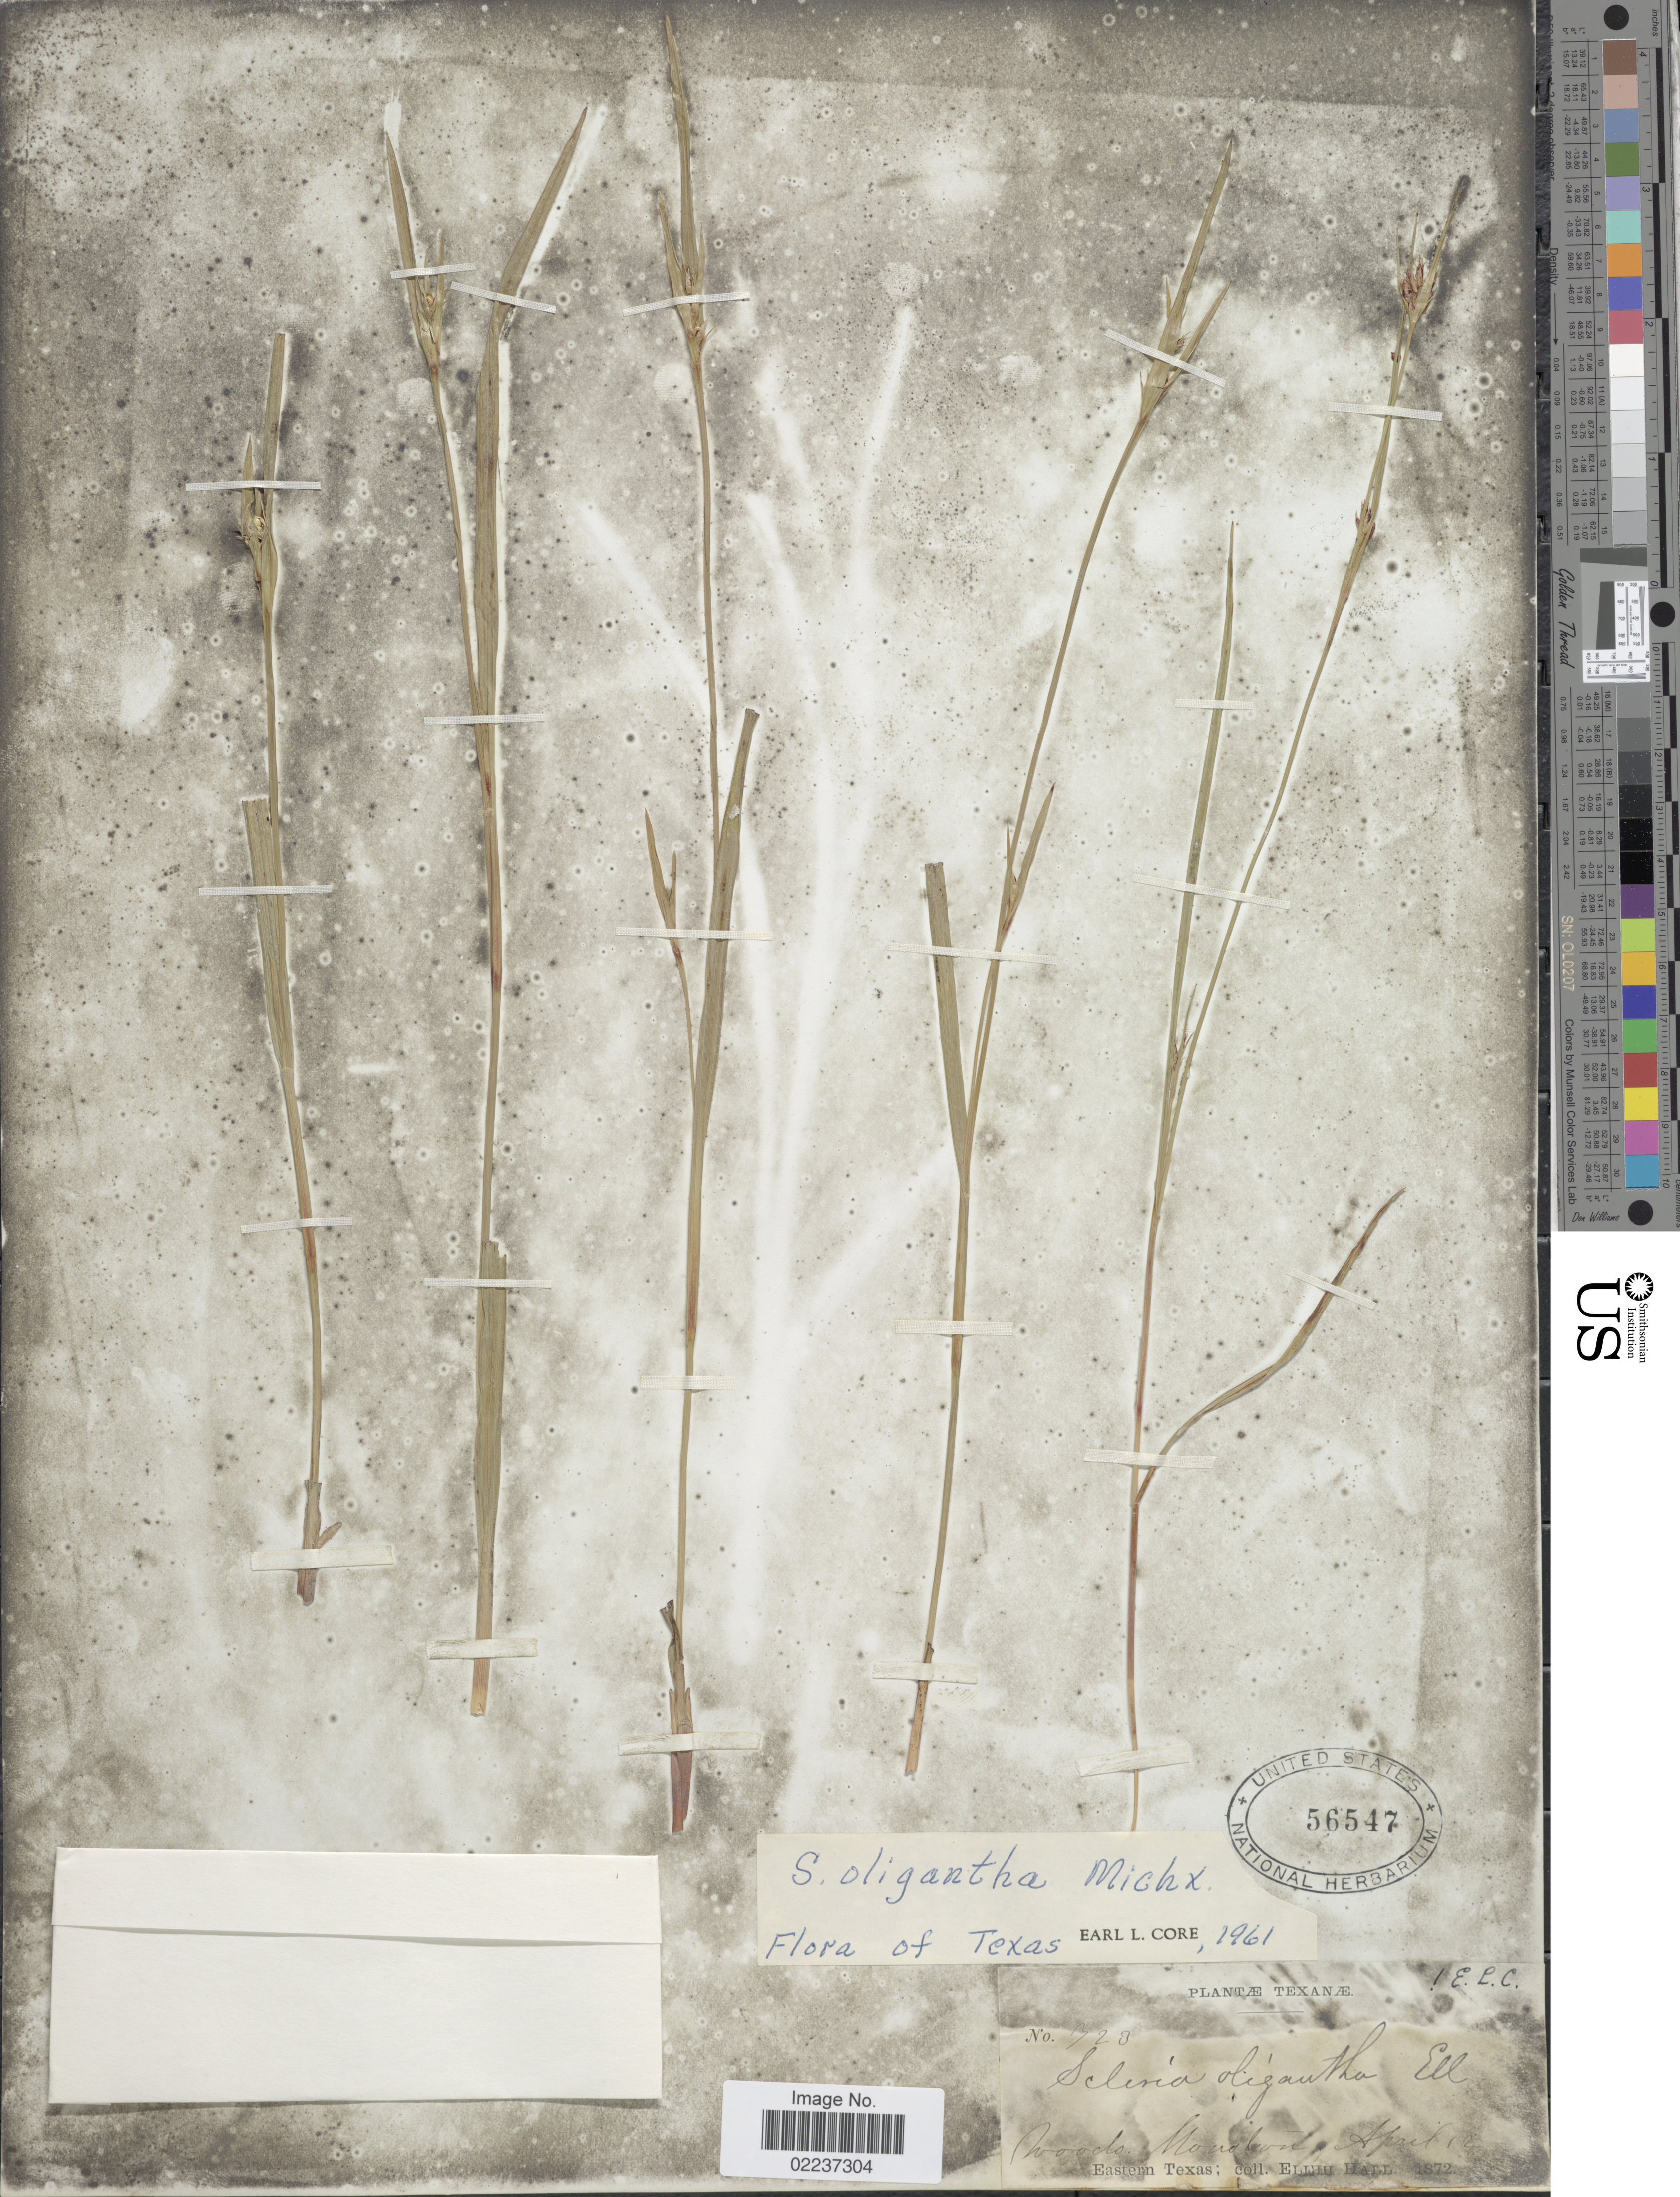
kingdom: Plantae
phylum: Tracheophyta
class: Liliopsida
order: Poales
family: Cyperaceae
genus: Scleria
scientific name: Scleria oligantha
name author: Michx.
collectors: E. Hall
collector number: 723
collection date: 1872-04-12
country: United States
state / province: Texas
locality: Houston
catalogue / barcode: US 56547